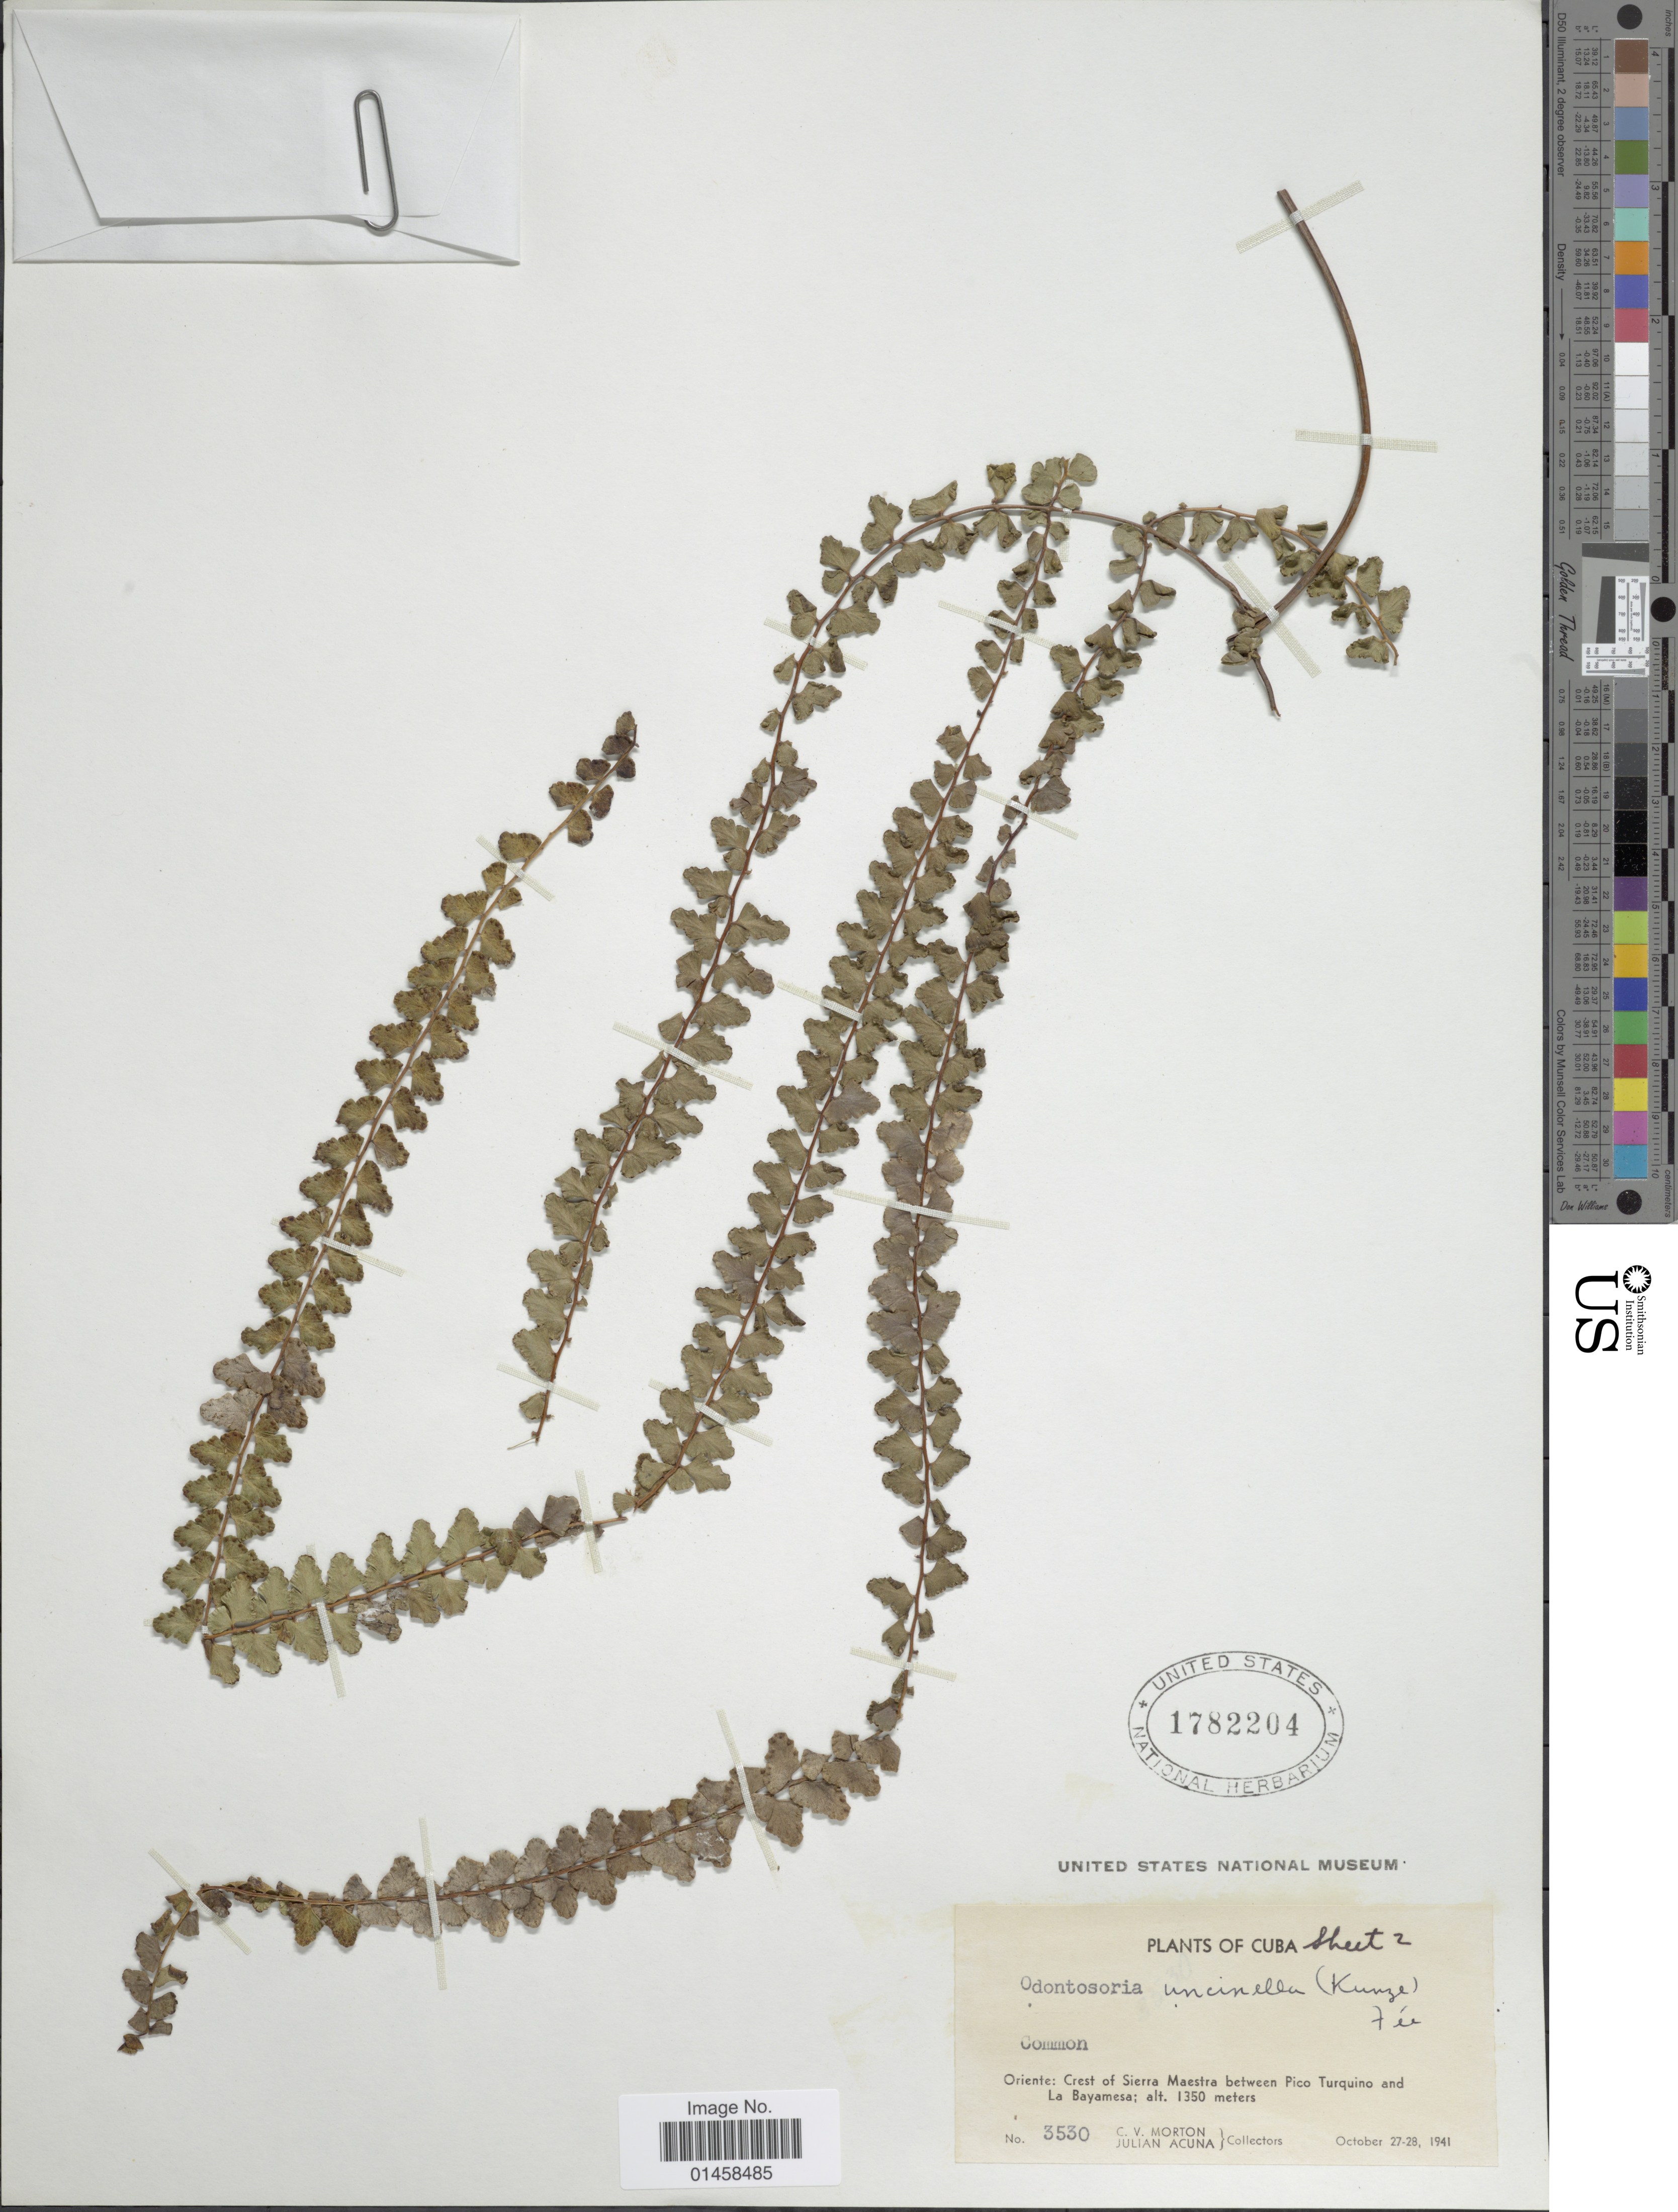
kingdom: Plantae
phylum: Tracheophyta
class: Polypodiopsida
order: Polypodiales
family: Lindsaeaceae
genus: Odontosoria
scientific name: Odontosoria scandens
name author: (Desv.) C. Chr.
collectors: C. V. Morton & J. B. Acuña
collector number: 3530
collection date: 1941-10-27/1941-10-28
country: Cuba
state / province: Oriente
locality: Crest of Serra Maestra between Pico Turquino and La Bayamesa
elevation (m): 1350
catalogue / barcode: US 1782204